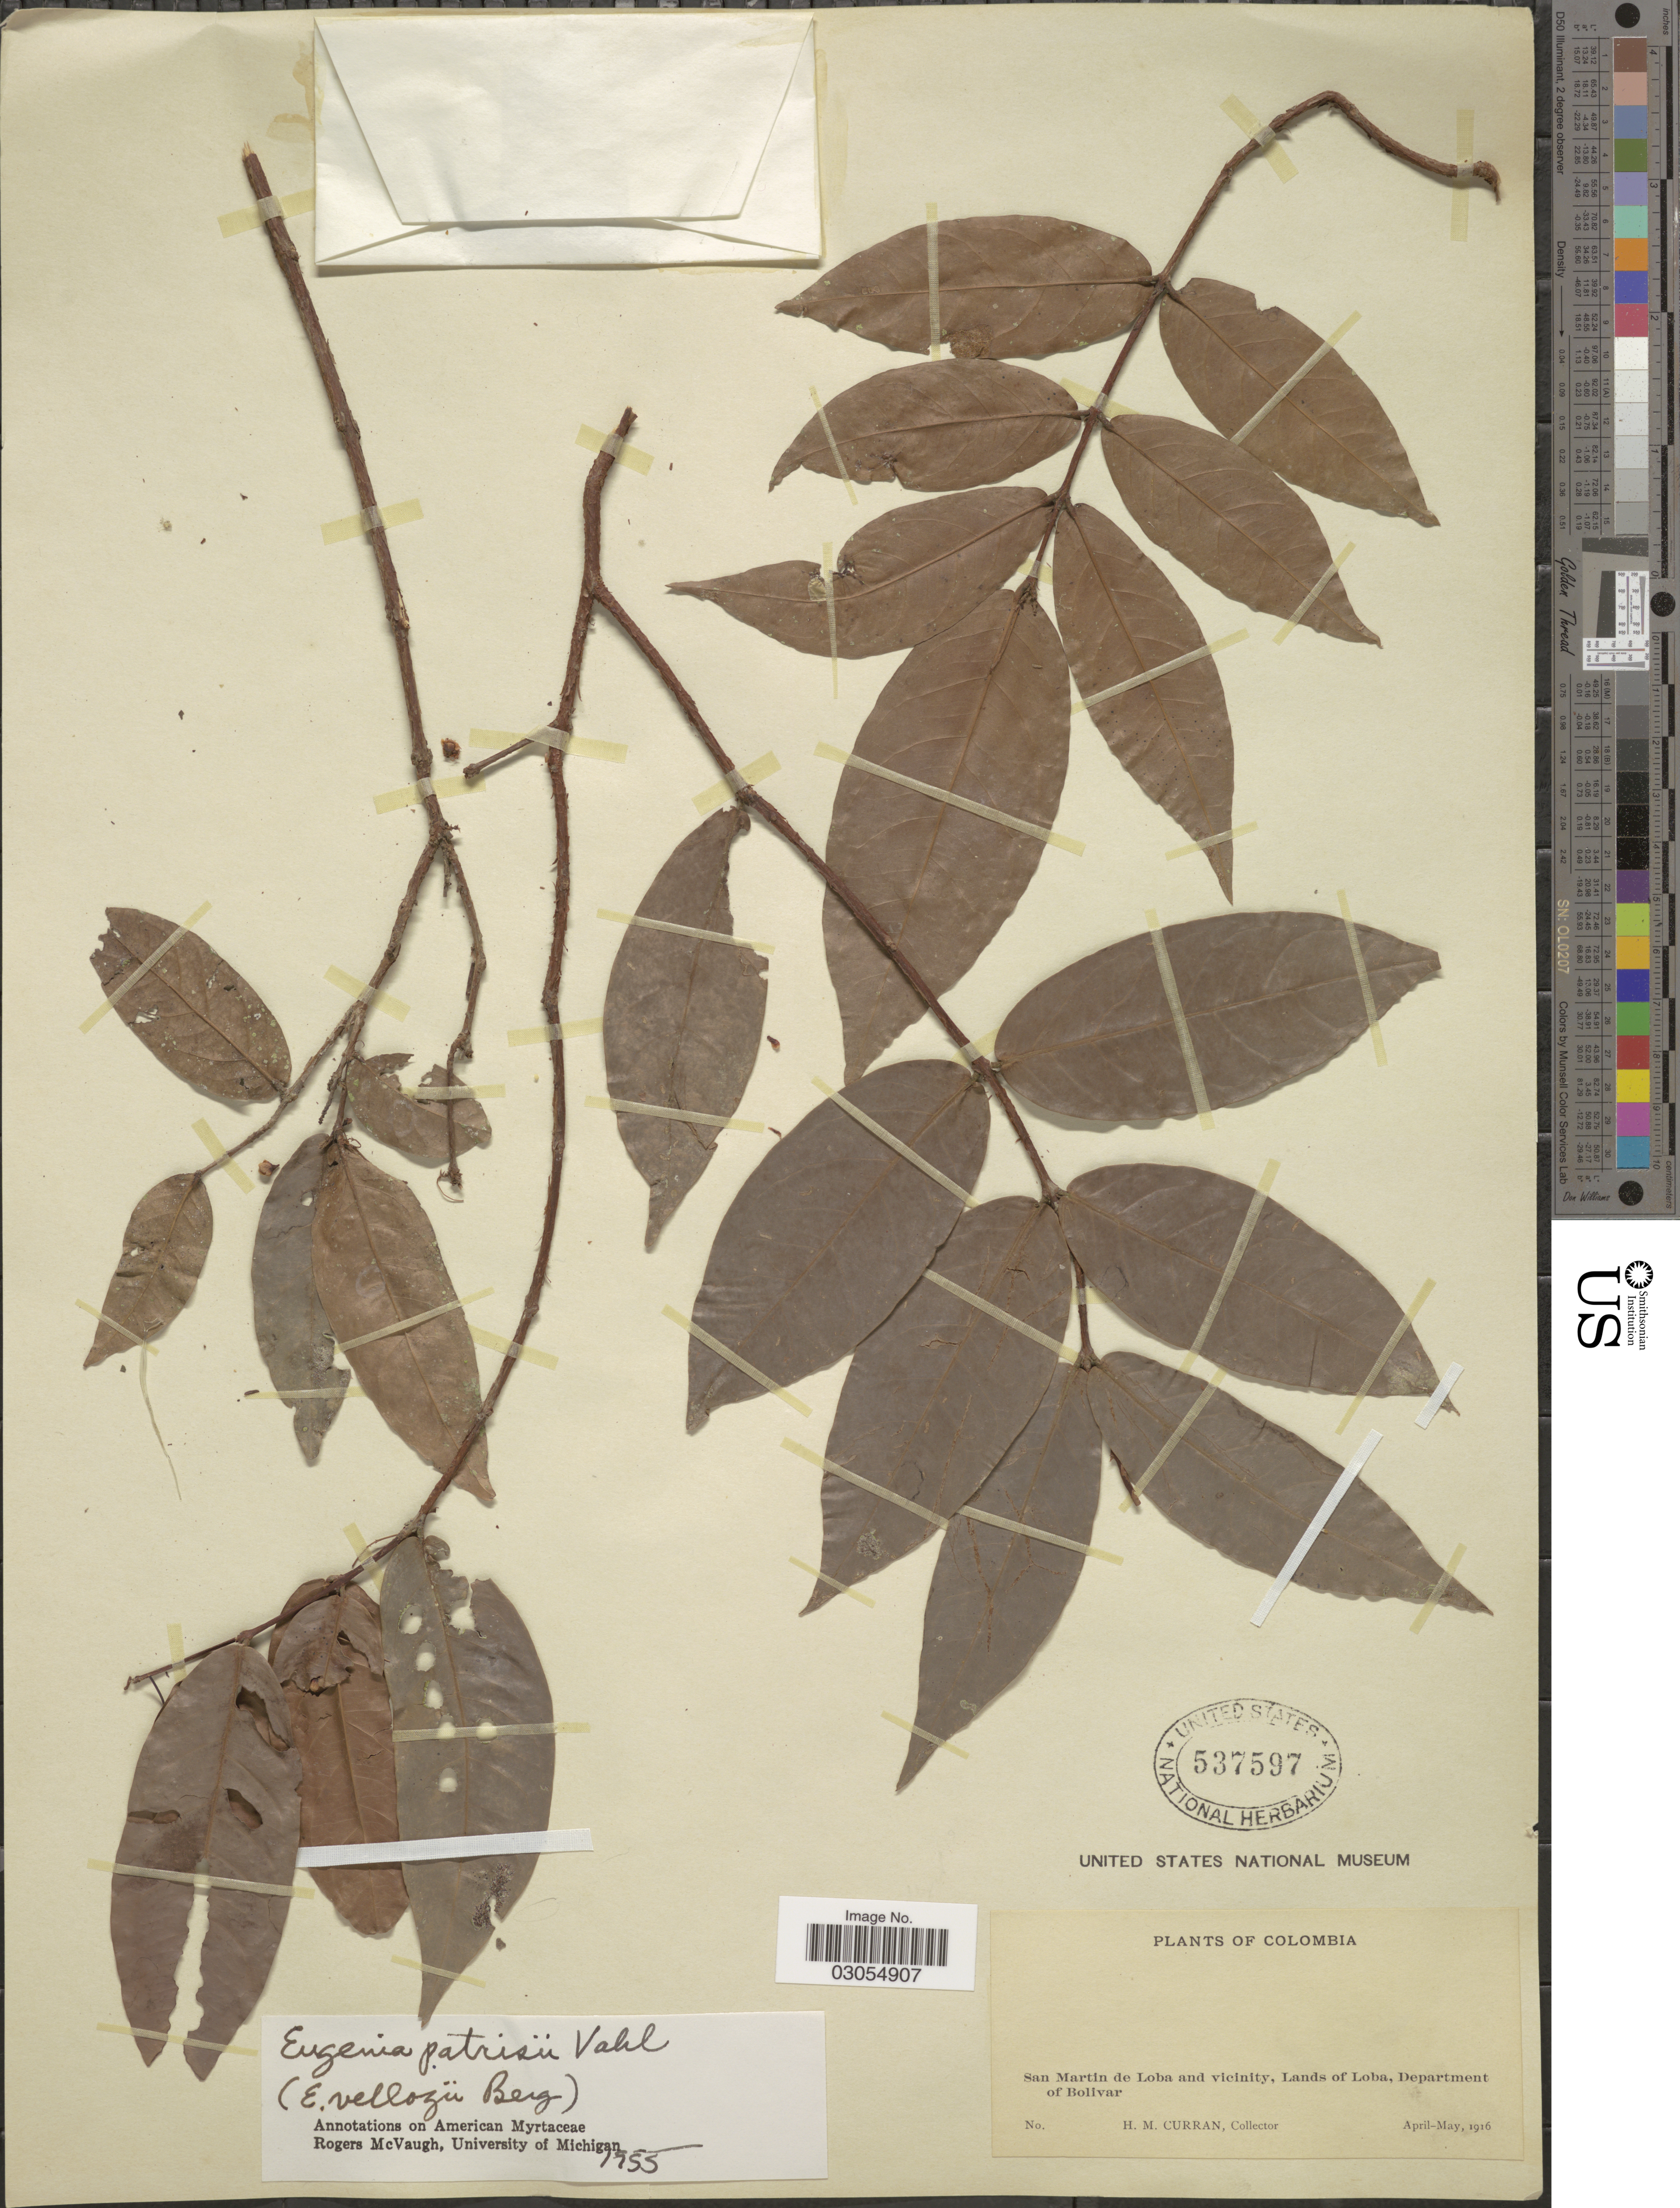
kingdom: Plantae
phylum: Tracheophyta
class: Magnoliopsida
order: Myrtales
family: Myrtaceae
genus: Eugenia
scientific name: Eugenia patrisii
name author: Vahl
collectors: H. M. Curran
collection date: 1916-04/1916-05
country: Colombia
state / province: Bolívar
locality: San Martin de Loba and vicinity, Lands of Loba, Department of Bolivar.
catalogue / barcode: US 537597